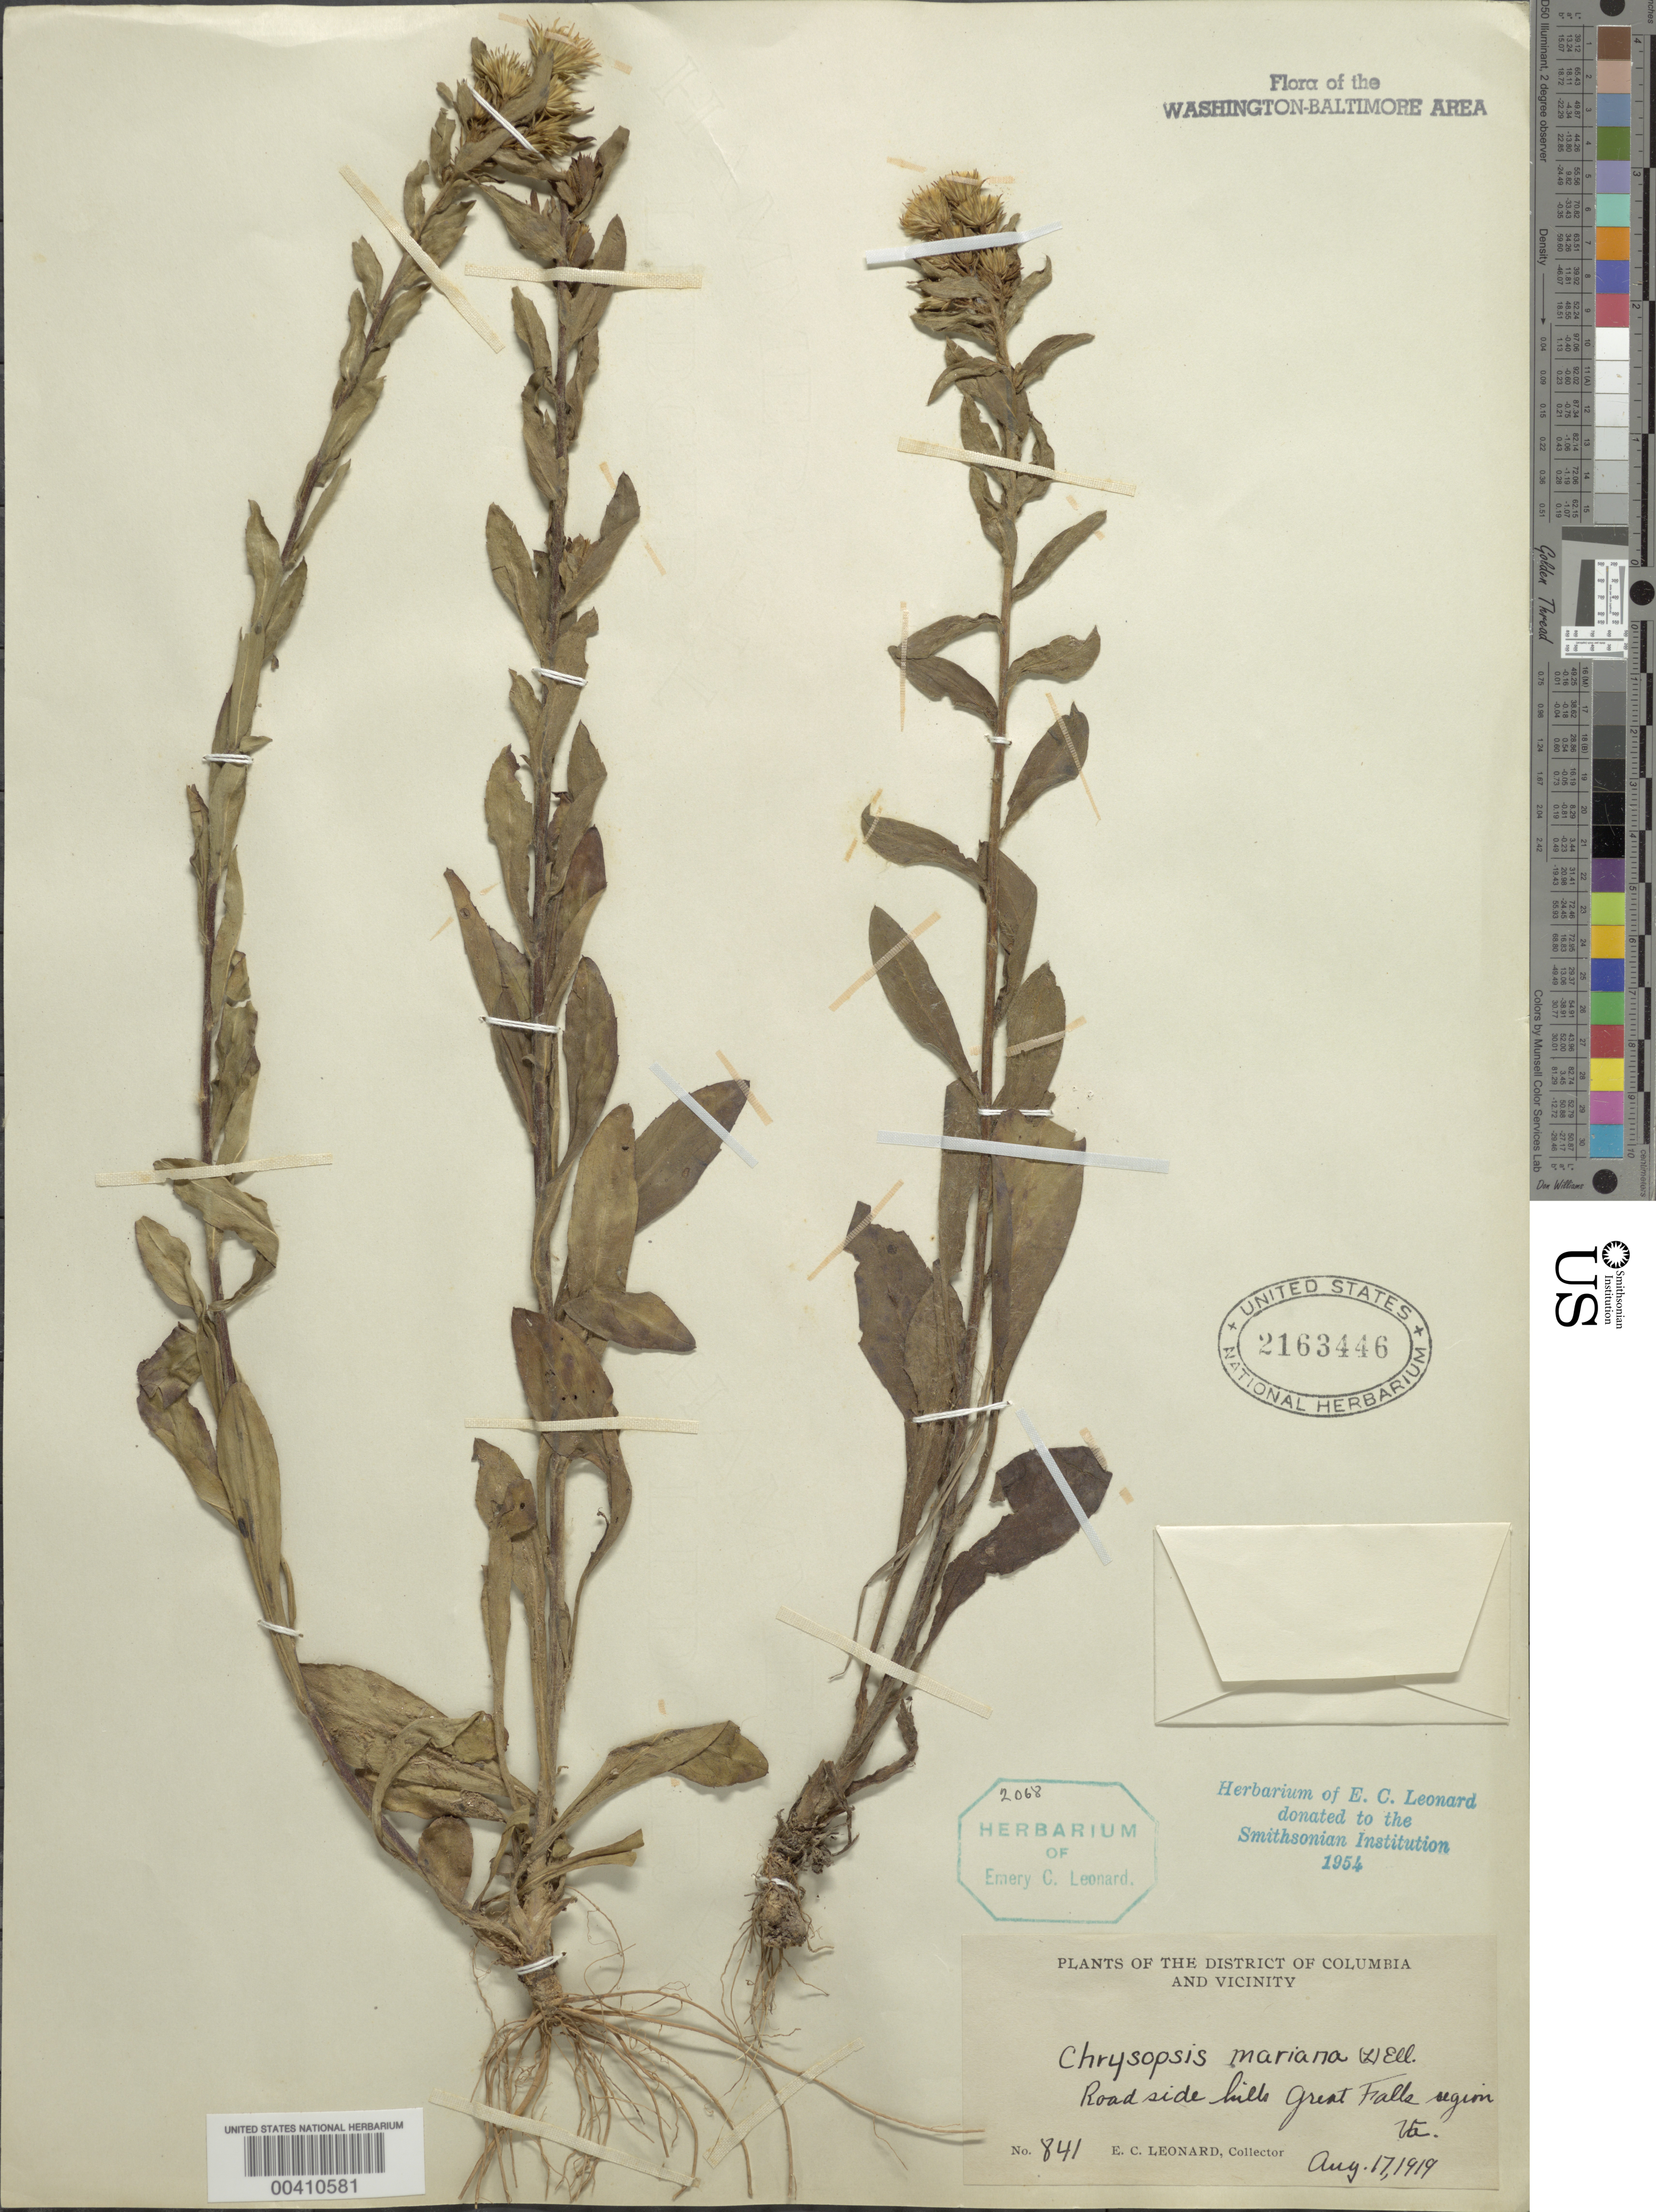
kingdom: Plantae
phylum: Tracheophyta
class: Magnoliopsida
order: Asterales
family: Asteraceae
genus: Chrysopsis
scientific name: Chrysopsis mariana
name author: (L.) Elliott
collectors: E. C. Leonard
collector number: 841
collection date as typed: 17 Aug 1919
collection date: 1919-08-17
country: United States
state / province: Virginia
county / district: Fairfax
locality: Great Falls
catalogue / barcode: US 2163446